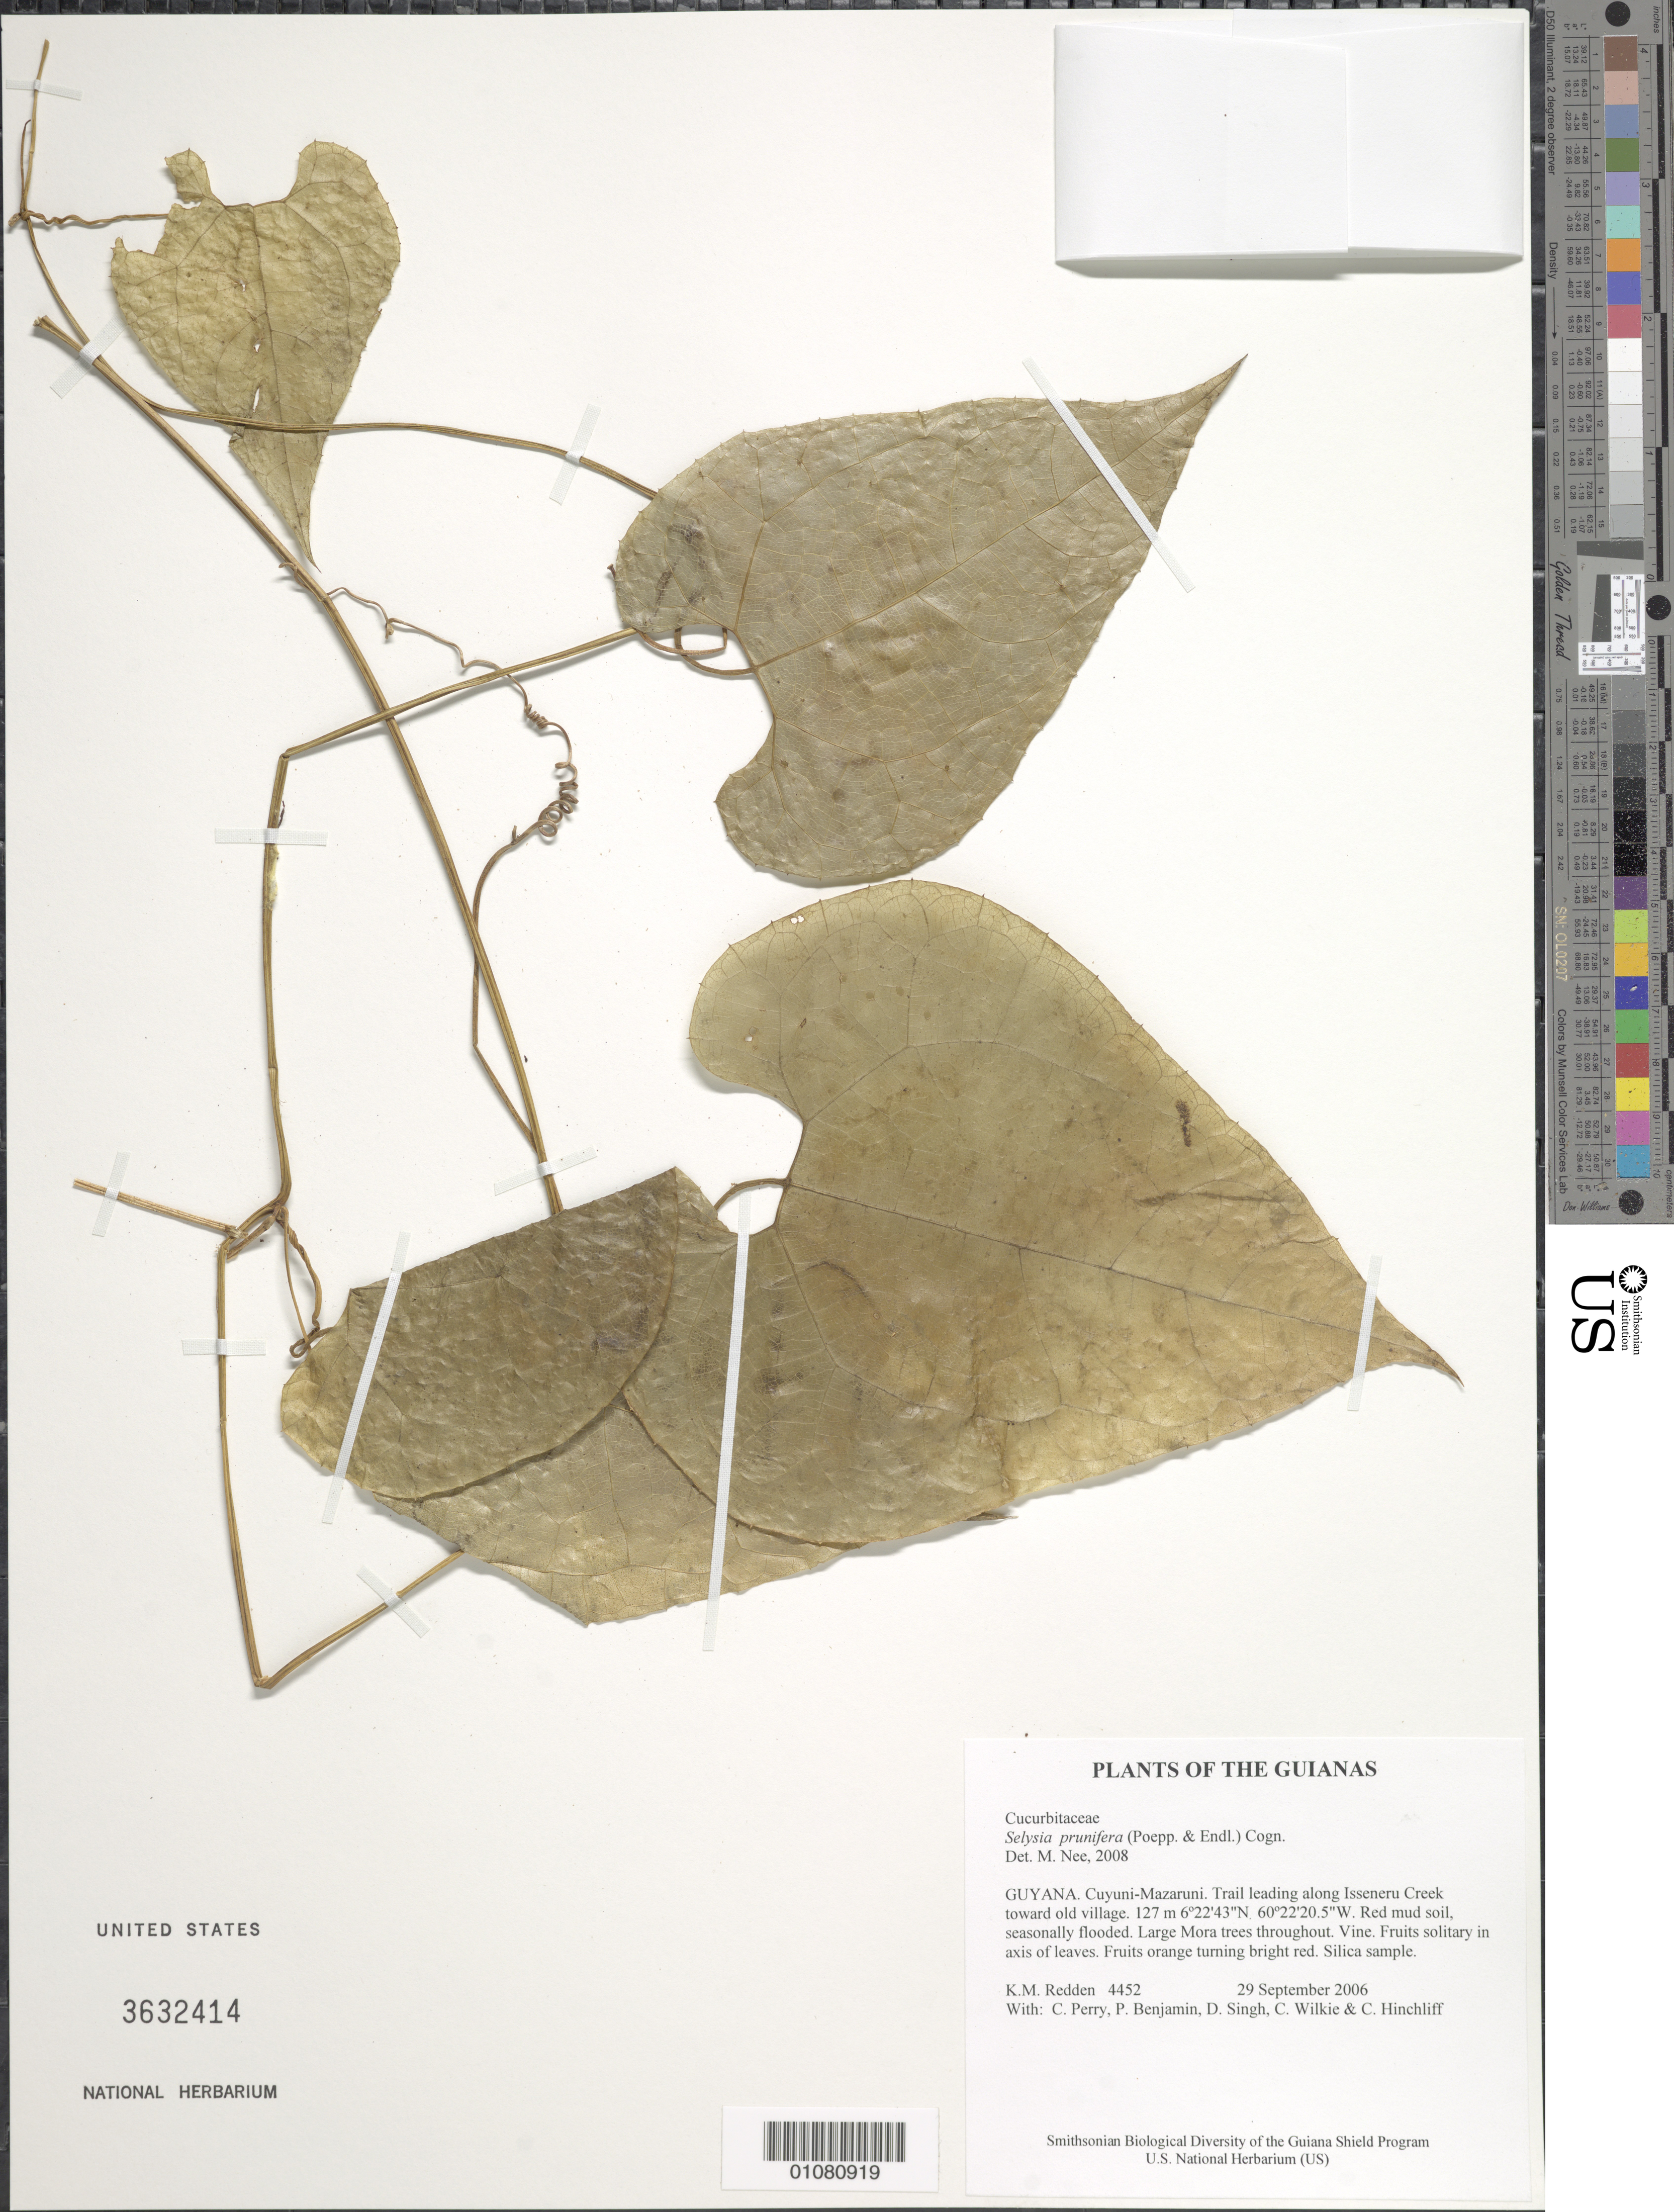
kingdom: Plantae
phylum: Tracheophyta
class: Magnoliopsida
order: Cucurbitales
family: Cucurbitaceae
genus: Selysia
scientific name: Selysia prunifera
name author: (Poepp. & Endl.) Cogn.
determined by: Nee, Michael H.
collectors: K. M. Redden, C. Perry, P. Benjamin, D. Singh, C. Wilkie & C. E. Hinchliff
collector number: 4452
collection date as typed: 29 September 2006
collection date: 2006-09-29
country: Guyana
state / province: Cuyuni-Mazaruni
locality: Trail leading along Isseneru Creek toward old village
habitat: Red mud soil, seasonally flooded. Large Mora trees throughout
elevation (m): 127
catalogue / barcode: US 3632414